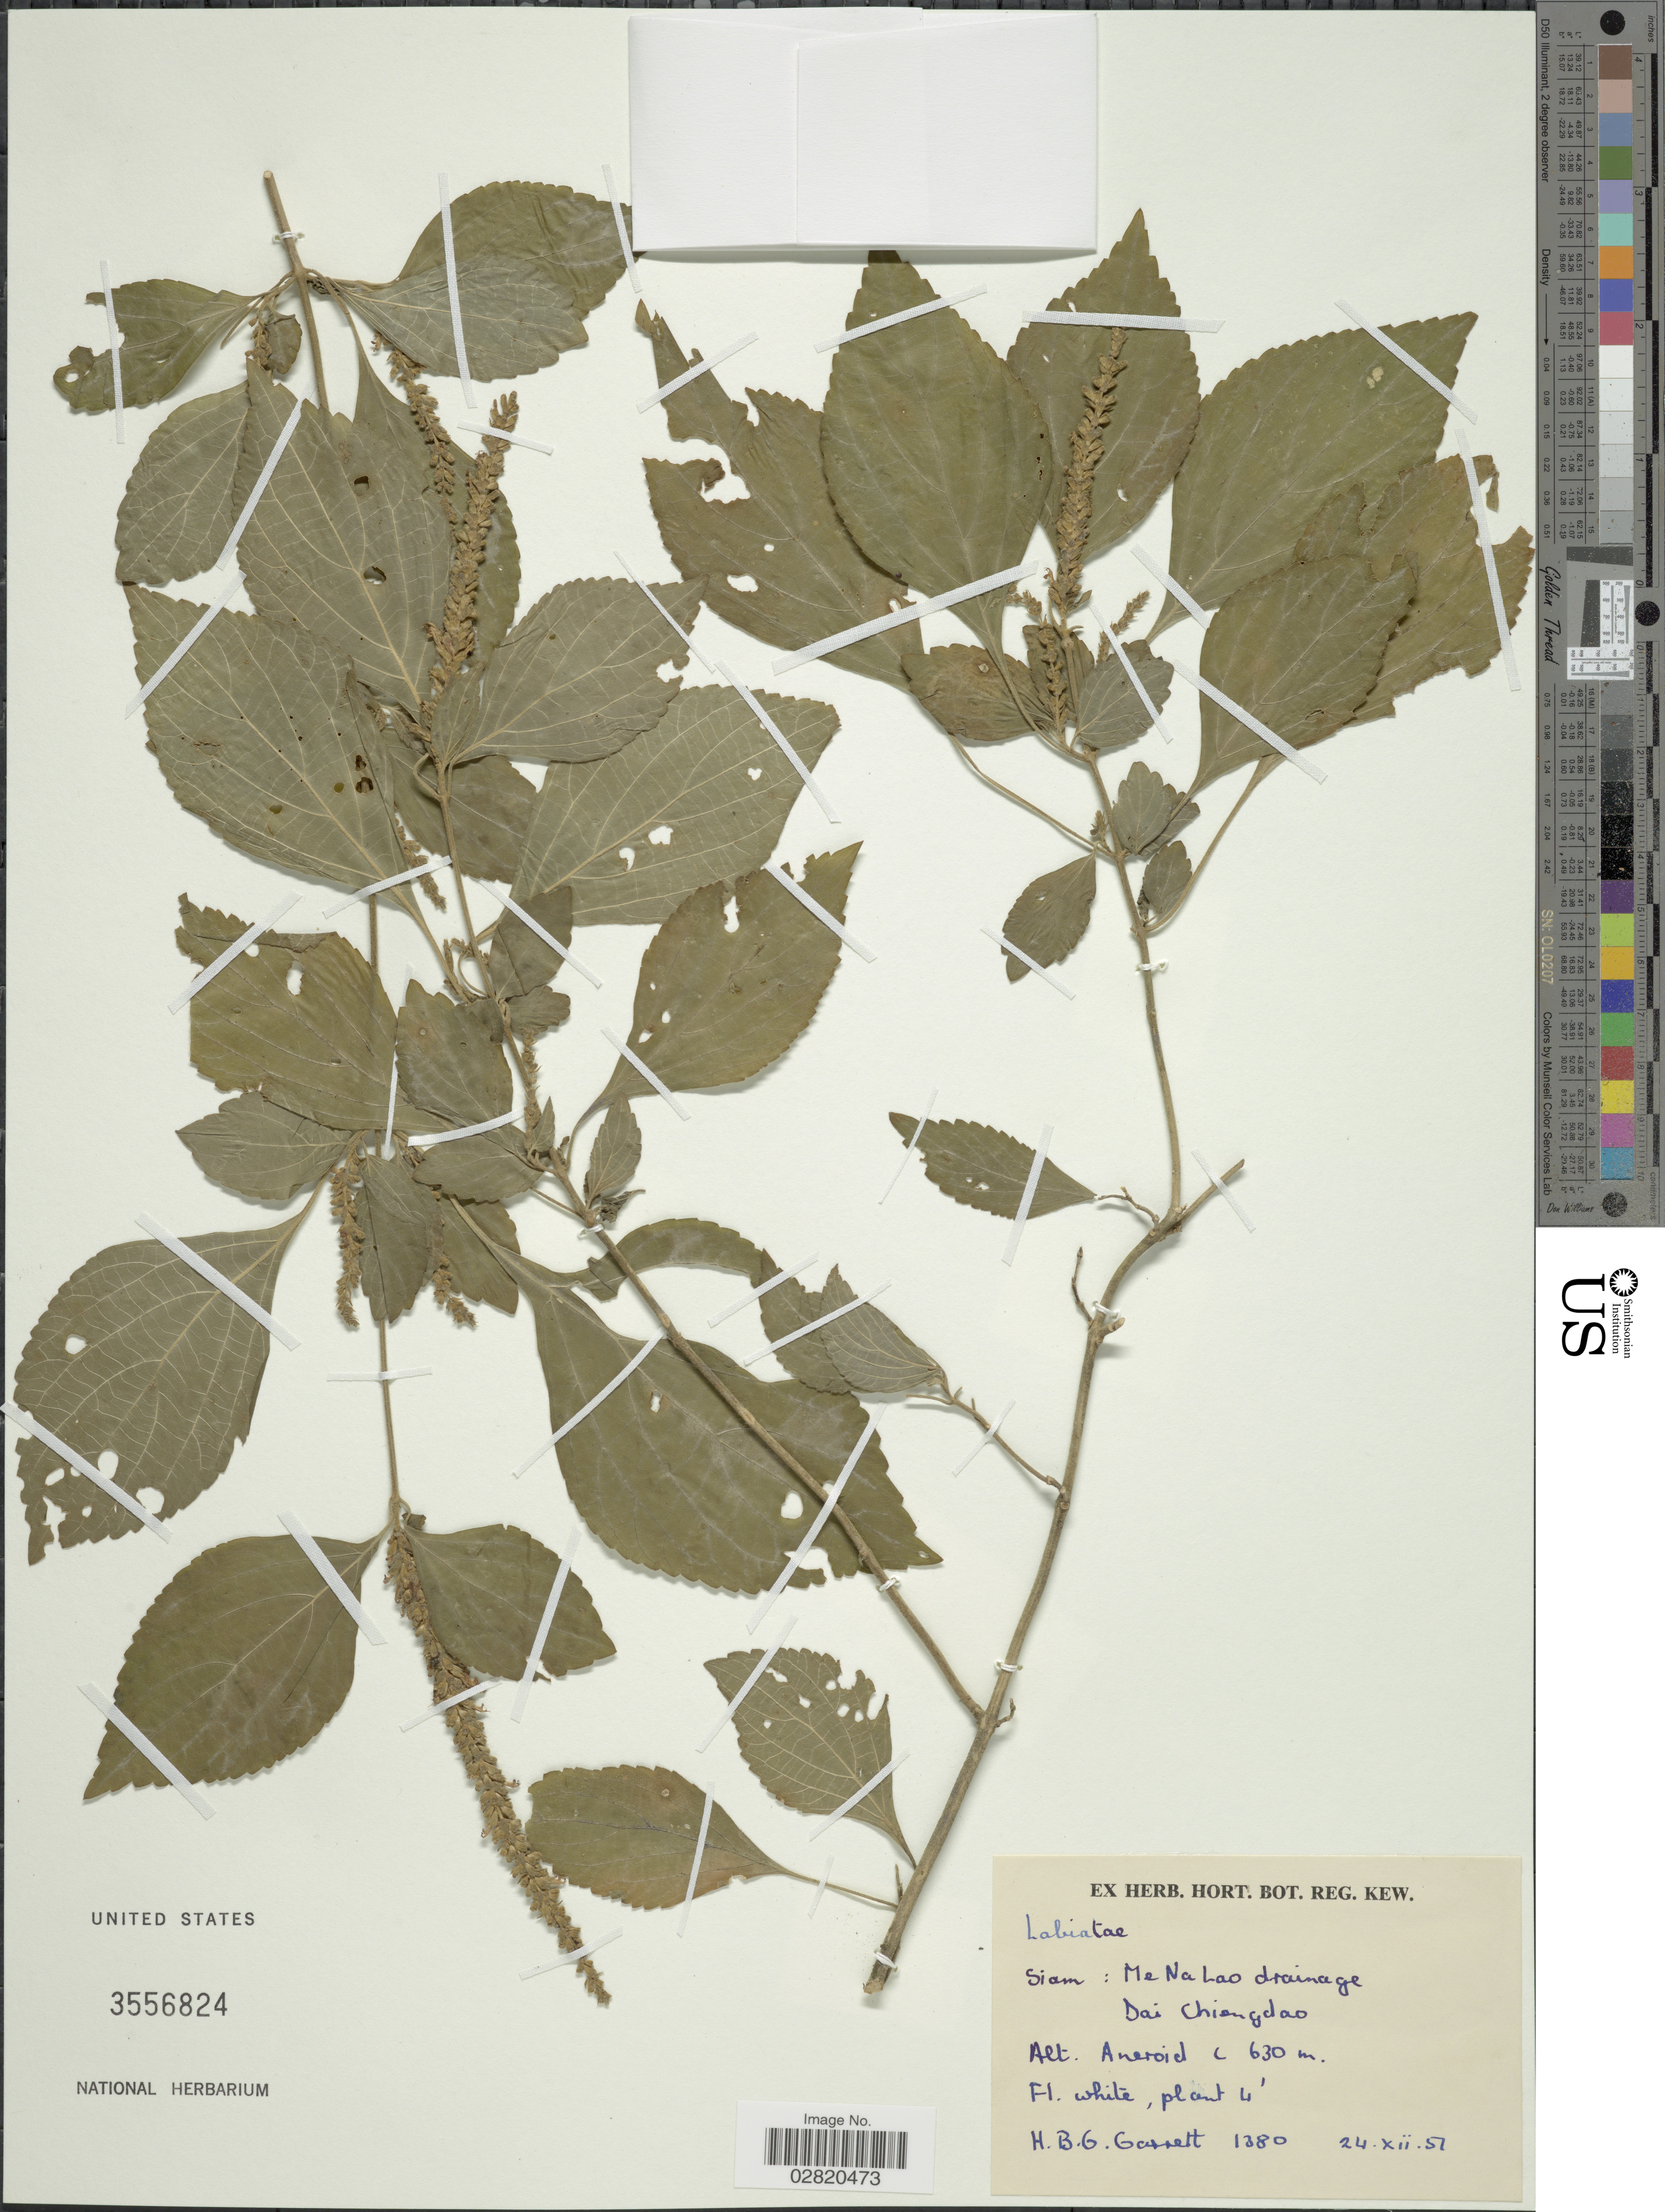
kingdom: Plantae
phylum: Tracheophyta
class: Magnoliopsida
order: Lamiales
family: Lamiaceae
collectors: H. Garrett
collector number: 1380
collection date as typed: Transcribed d/m/y: 24/12/51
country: Thailand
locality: Siam: Me Na Lao drainage Dai Chiengdao. Aneroid.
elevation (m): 630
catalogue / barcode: US 3556824